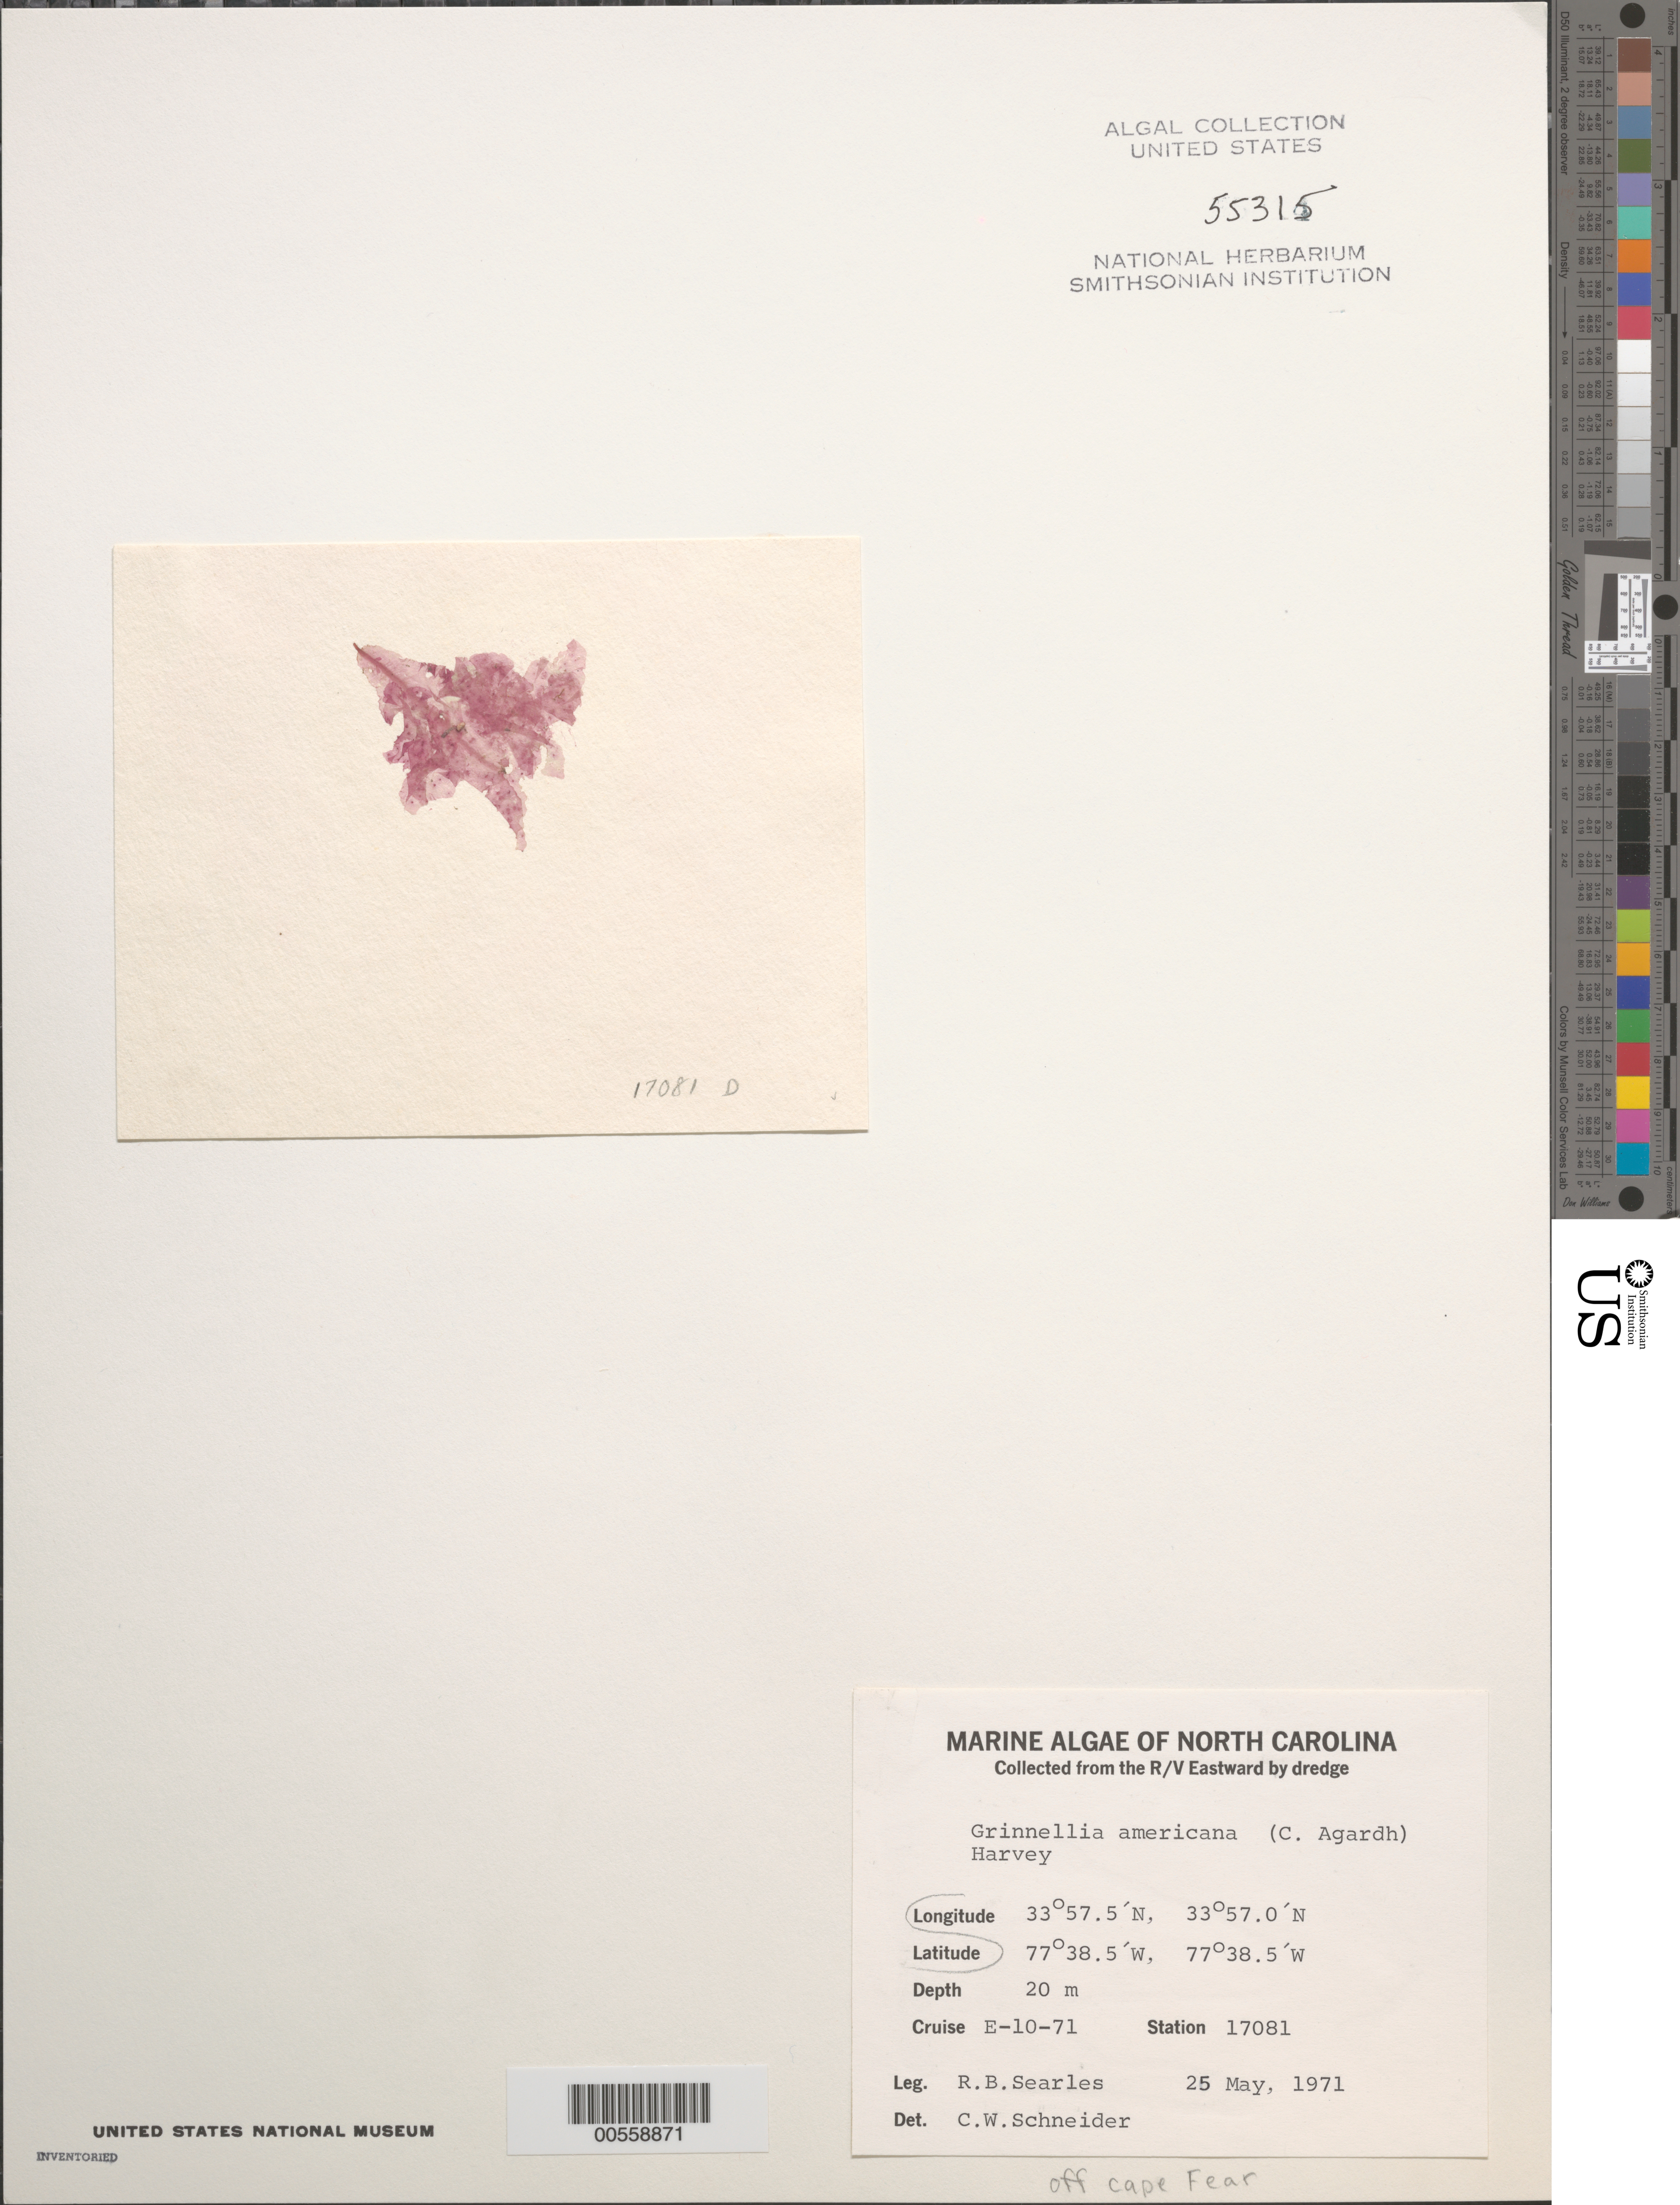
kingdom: Plantae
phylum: Rhodophyta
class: Florideophyceae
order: Ceramiales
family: Delesseriaceae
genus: Grinnellia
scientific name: Grinnellia americana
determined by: Schneider, C. W.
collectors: R. Searles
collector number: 17081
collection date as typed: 25 May 1971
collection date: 1971-05-25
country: United States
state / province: North Carolina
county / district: Carteret County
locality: Off Cape Fear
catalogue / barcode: US 55315